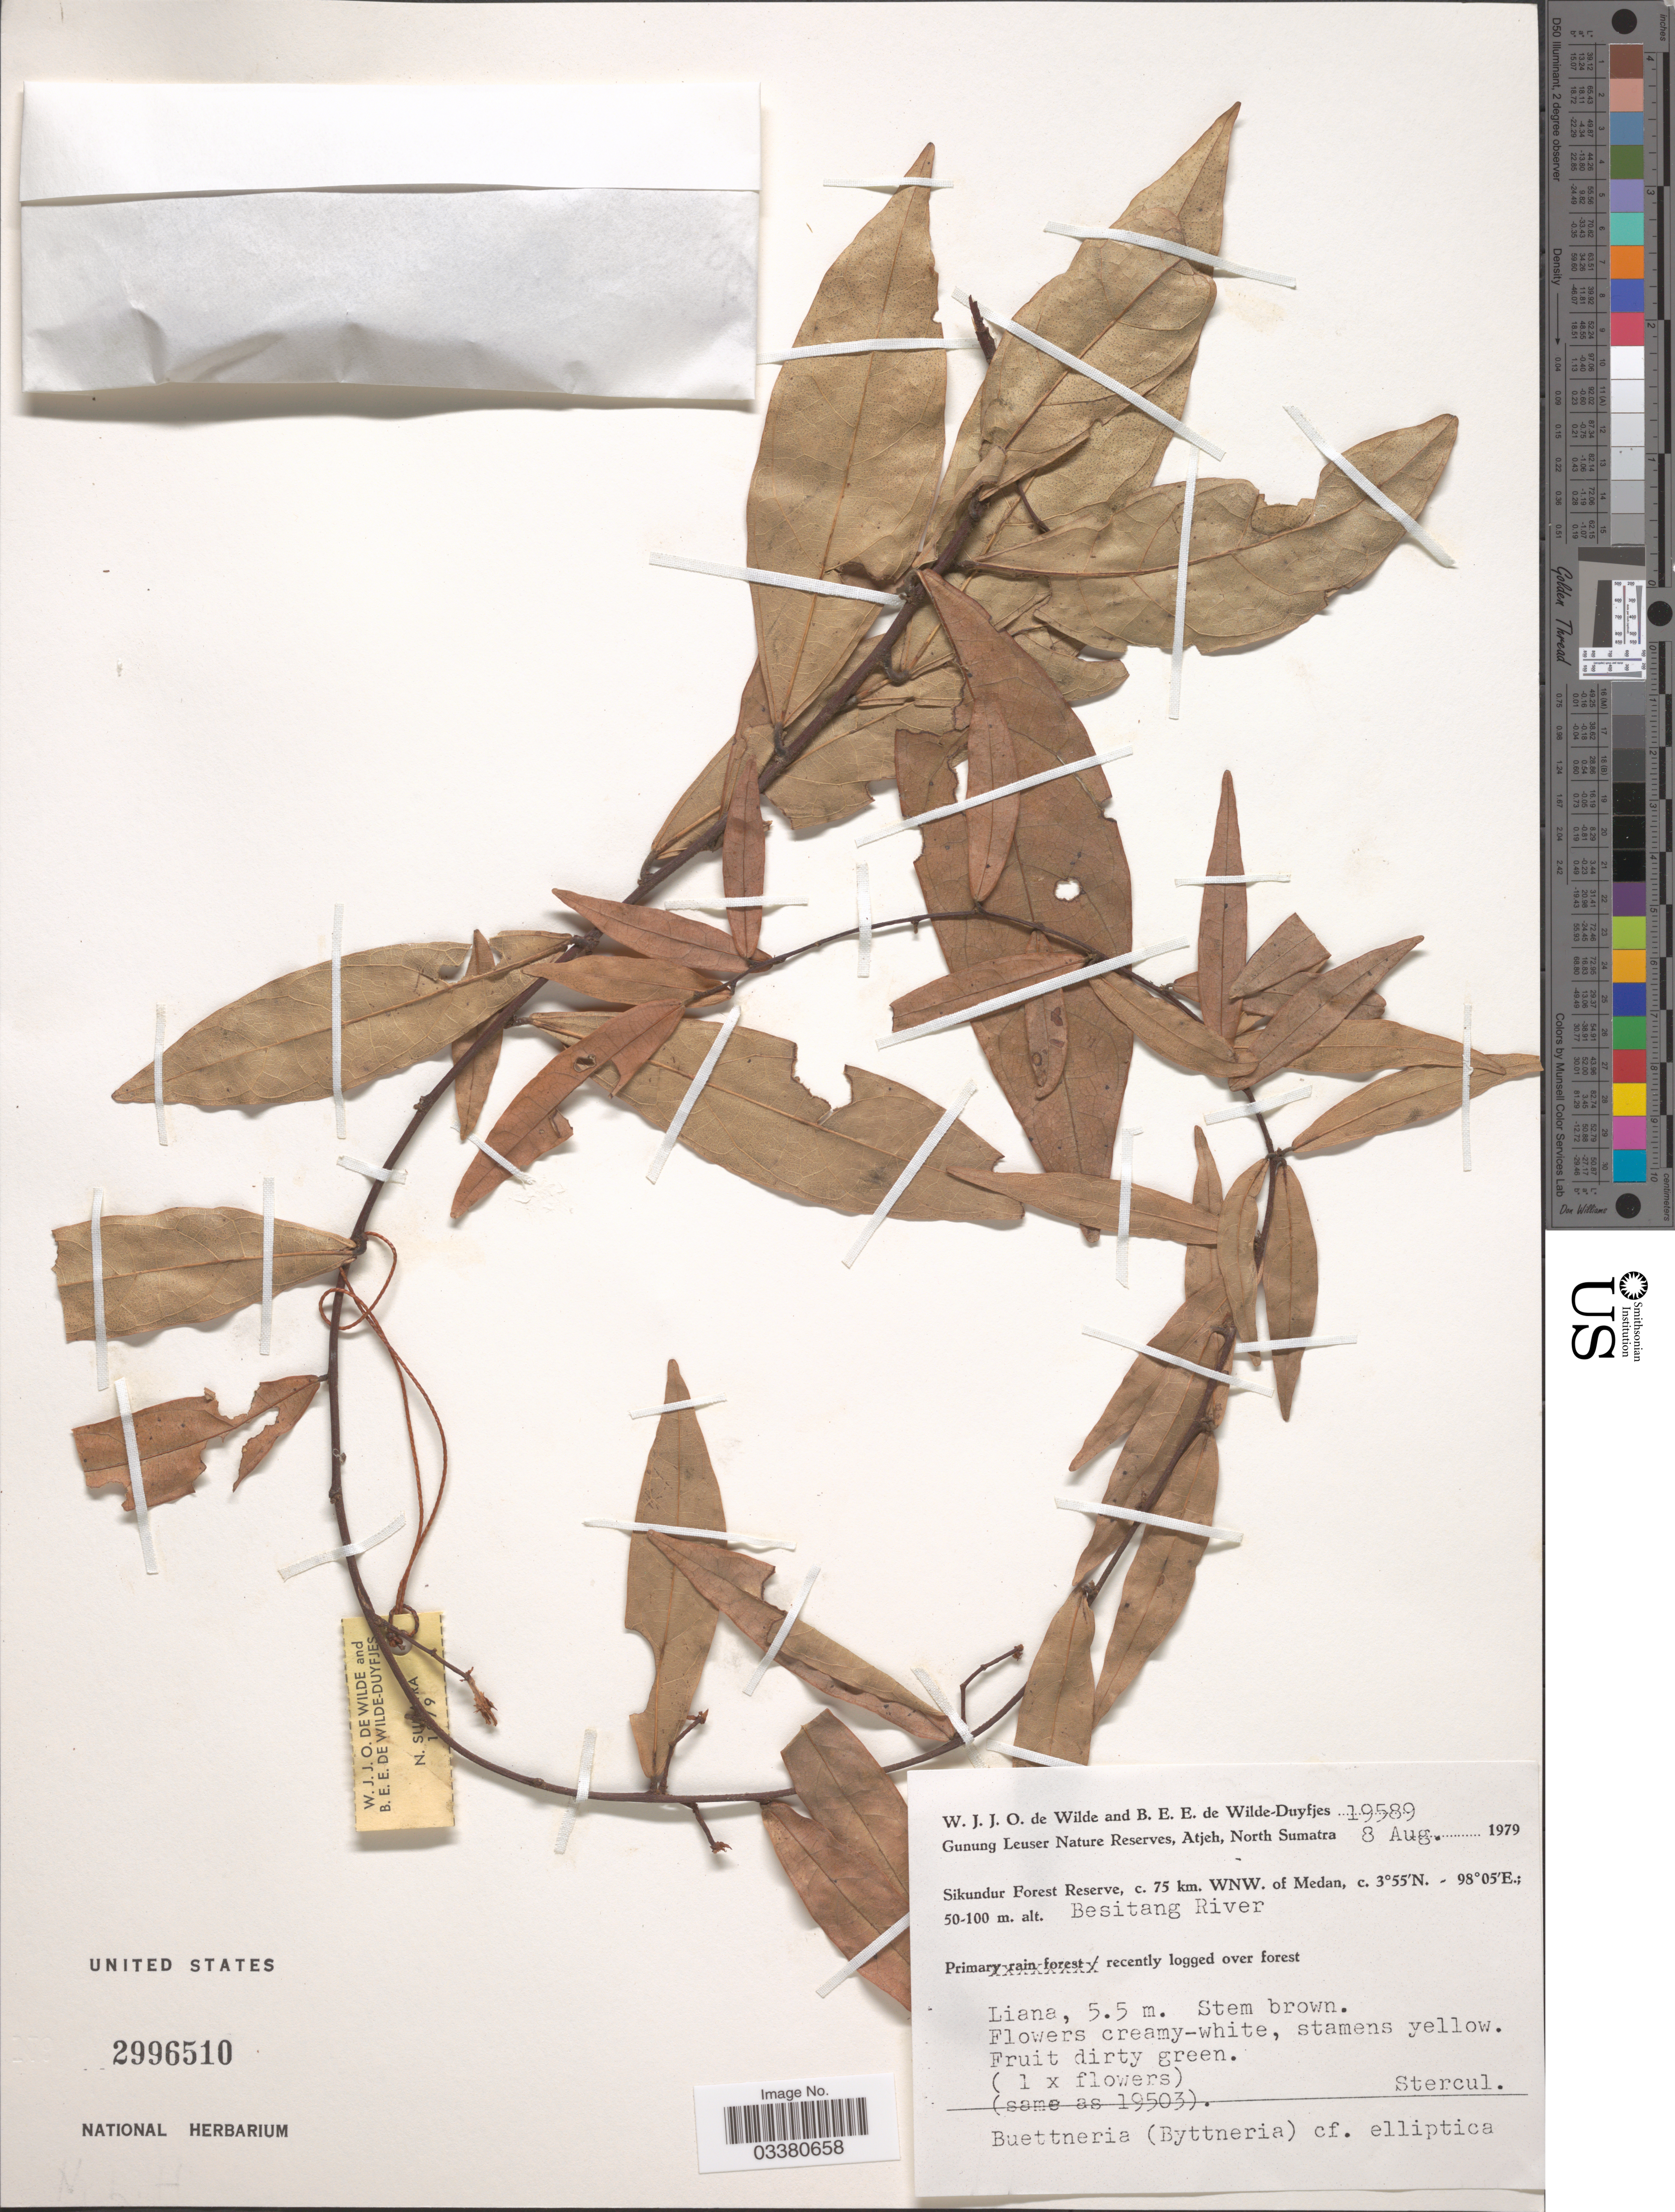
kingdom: Plantae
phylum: Tracheophyta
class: Magnoliopsida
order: Malvales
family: Malvaceae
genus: Byttneria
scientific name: Byttneria elliptica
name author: Pohl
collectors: W. J. de Wilde & B. E. de Wilde-Duyfjes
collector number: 19589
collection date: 1979-08-08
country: Indonesia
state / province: Sumatra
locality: Gunung Leuser Nature Reserves, Atjeh, North Sumatra. Sikundur Forest Reserve, c. 75 km. WNW of Medan. Besitang River.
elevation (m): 50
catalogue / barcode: US 2996510